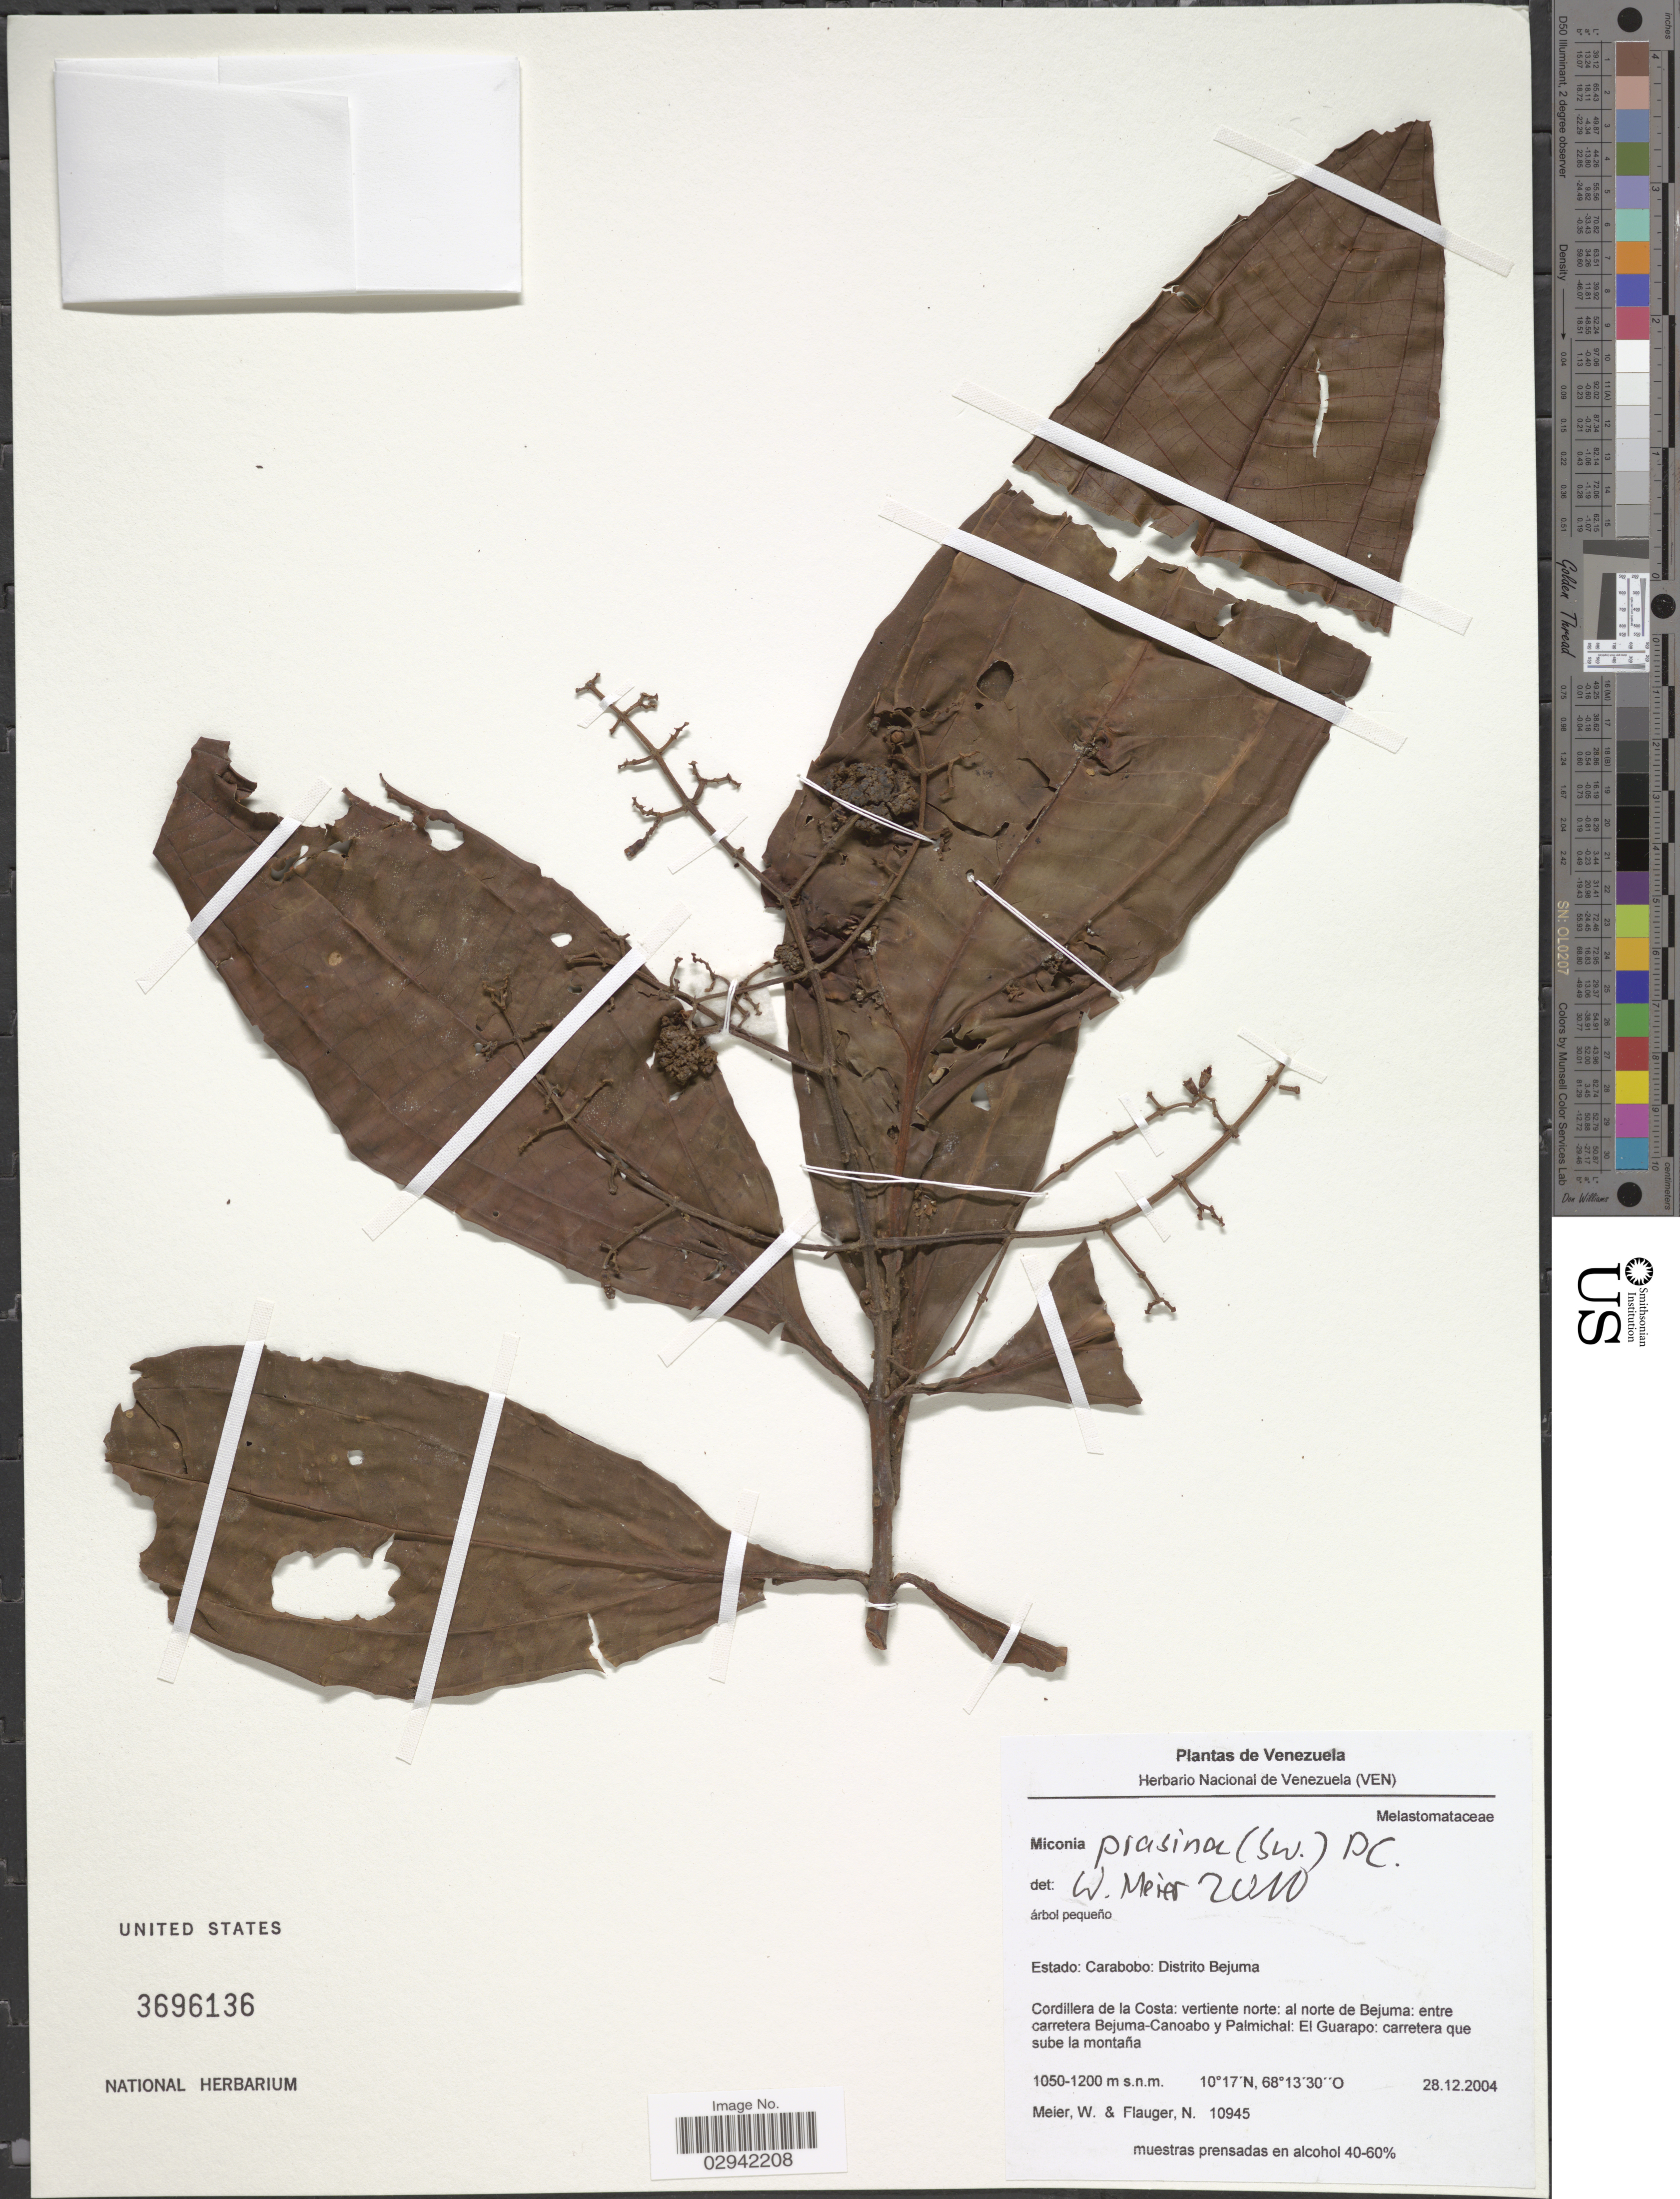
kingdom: Plantae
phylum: Tracheophyta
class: Magnoliopsida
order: Myrtales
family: Melastomataceae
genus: Miconia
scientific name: Miconia prasina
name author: (Sw.) DC.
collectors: W. Meier & N. Flauger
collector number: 10945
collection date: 2004-12-28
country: Venezuela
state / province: Carabobo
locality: Distrito Bejuma, Cordillera de la Costa: vertiente norte: al norte de Bejuma: entre carretera Bejuma-Canoabo y Palmichal: El Guarapo.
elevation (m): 1050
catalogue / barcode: US 3696136